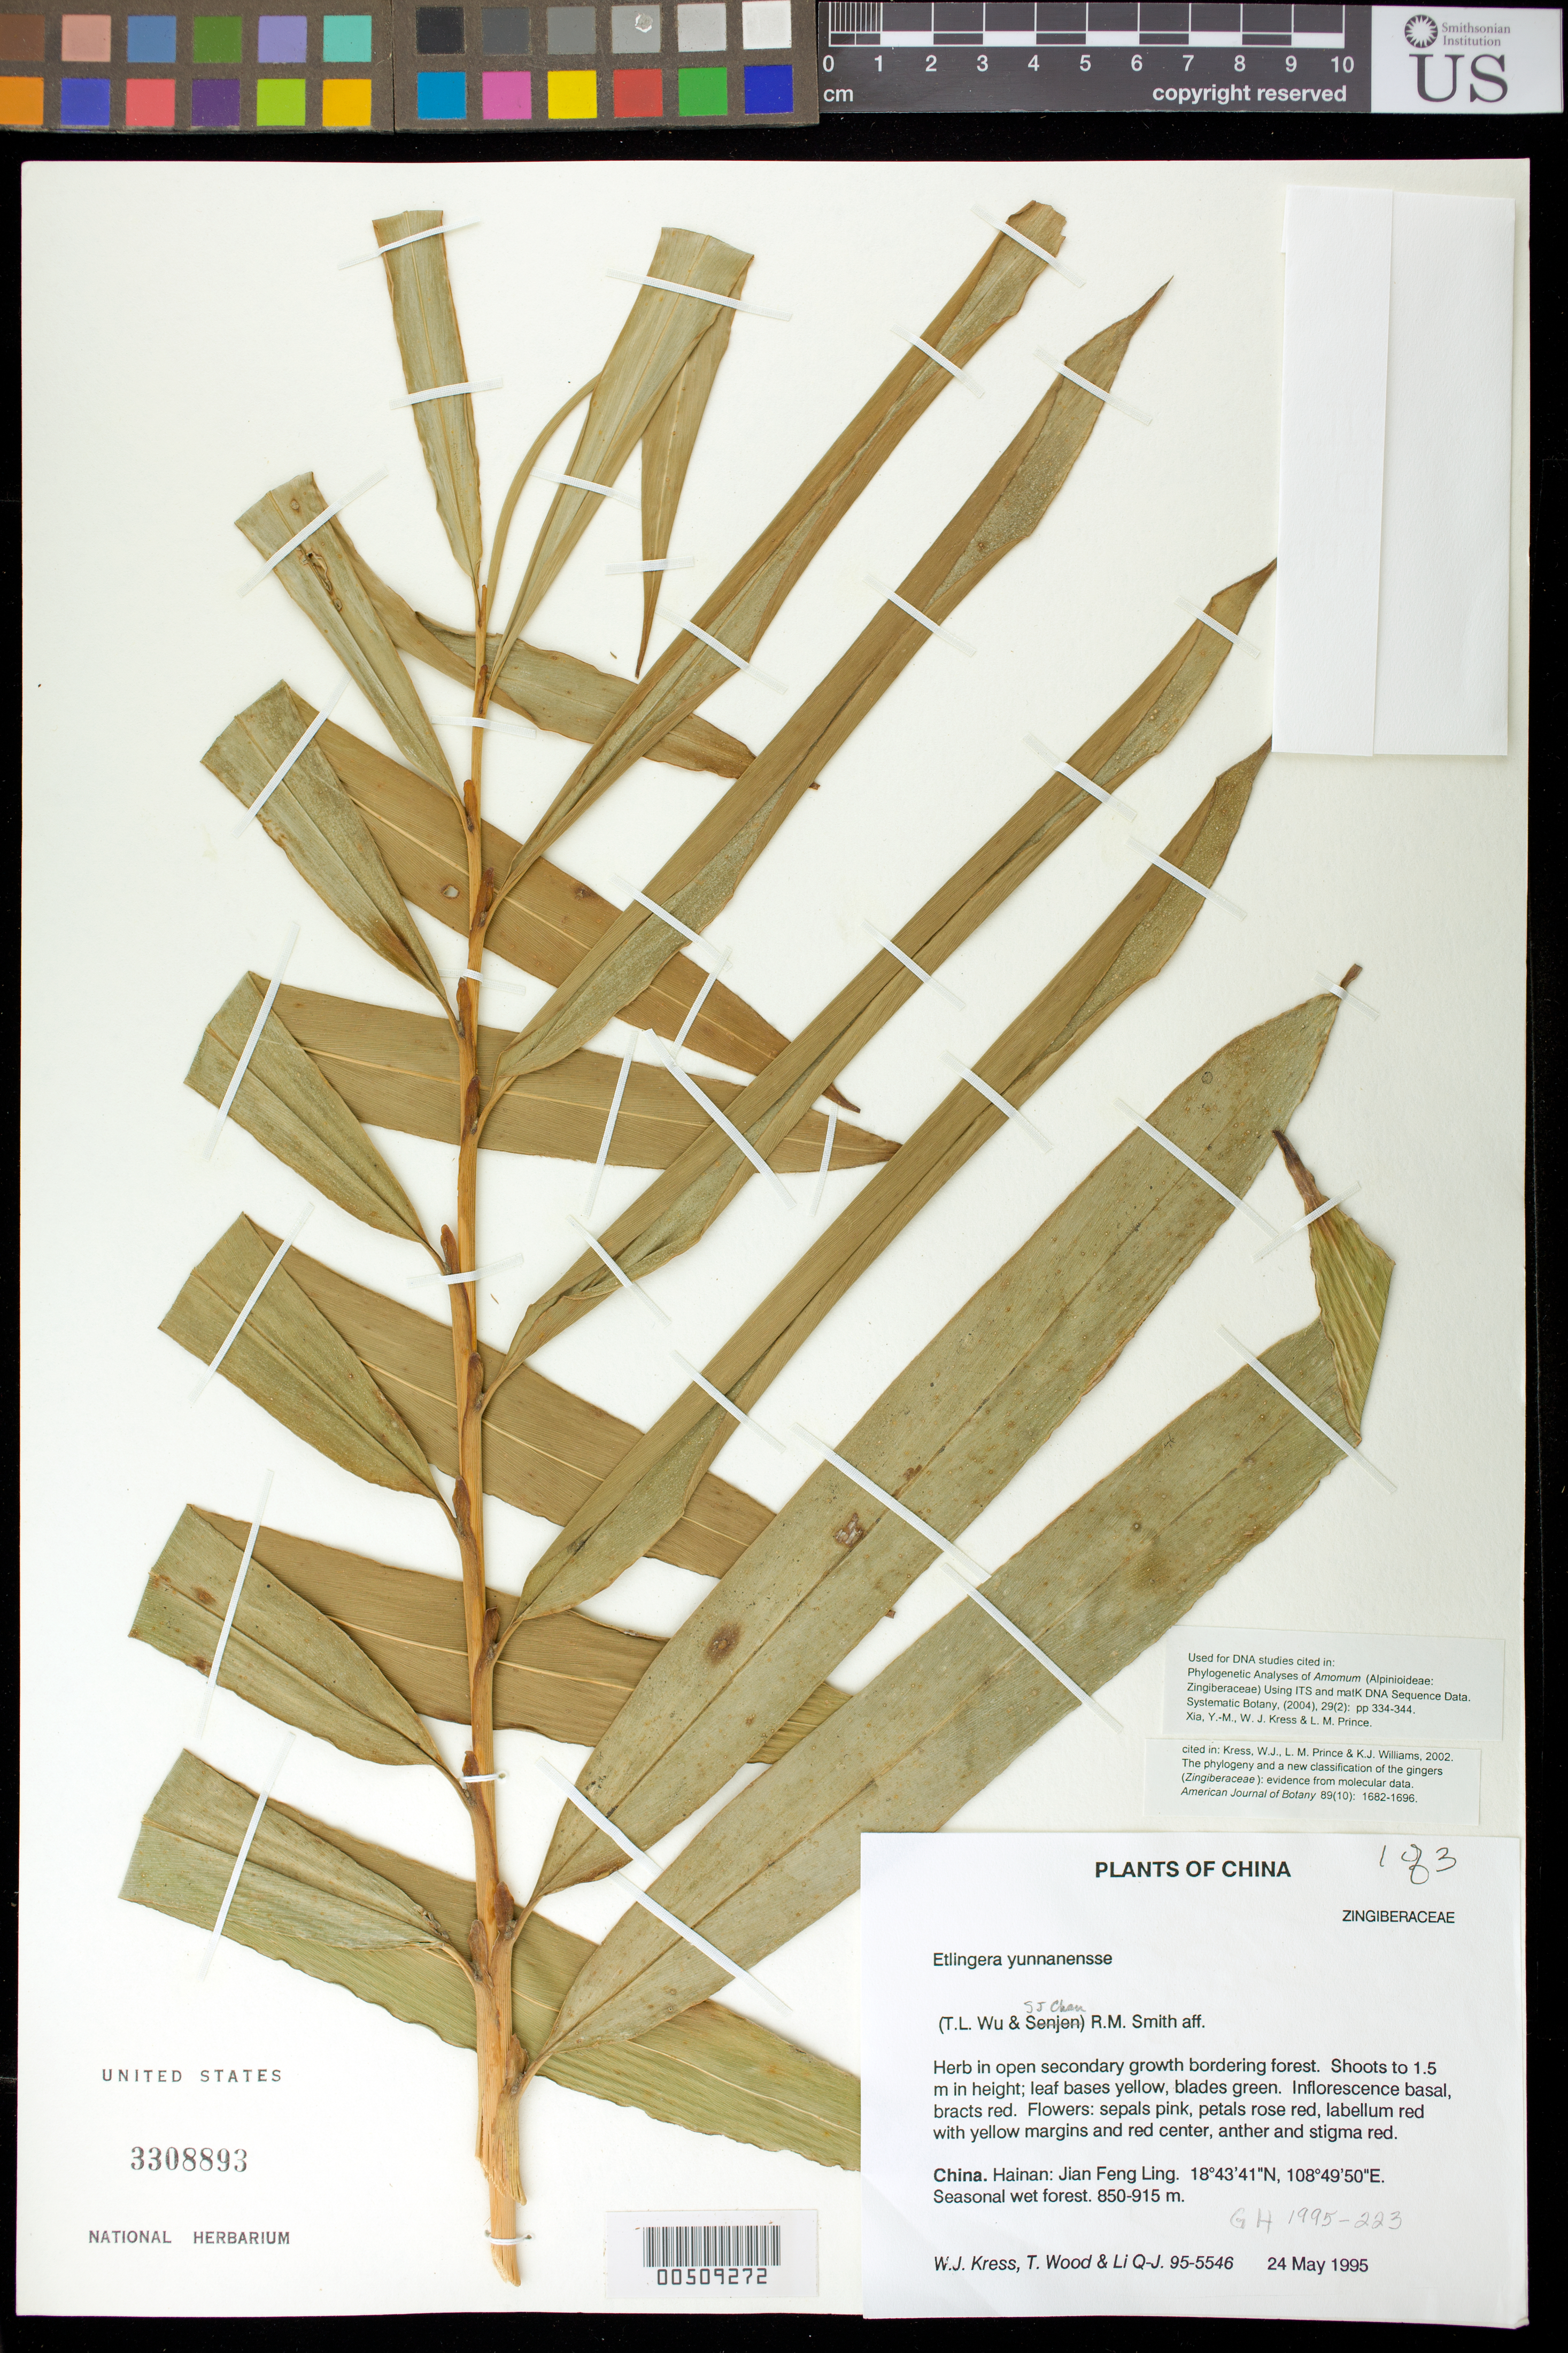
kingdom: Plantae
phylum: Tracheophyta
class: Liliopsida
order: Zingiberales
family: Zingiberaceae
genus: Etlingera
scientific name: Etlingera yunnanensis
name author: (T.L. Wu & S.J. Chen) R.M. Sm.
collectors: W. J. Kress, T. Wood & Q. J. Li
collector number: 95-5546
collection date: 1995-05-24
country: China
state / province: Hainan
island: Hainan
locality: Jian Feng Ling. Seasonal wet forest.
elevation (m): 850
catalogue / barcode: US 3308893